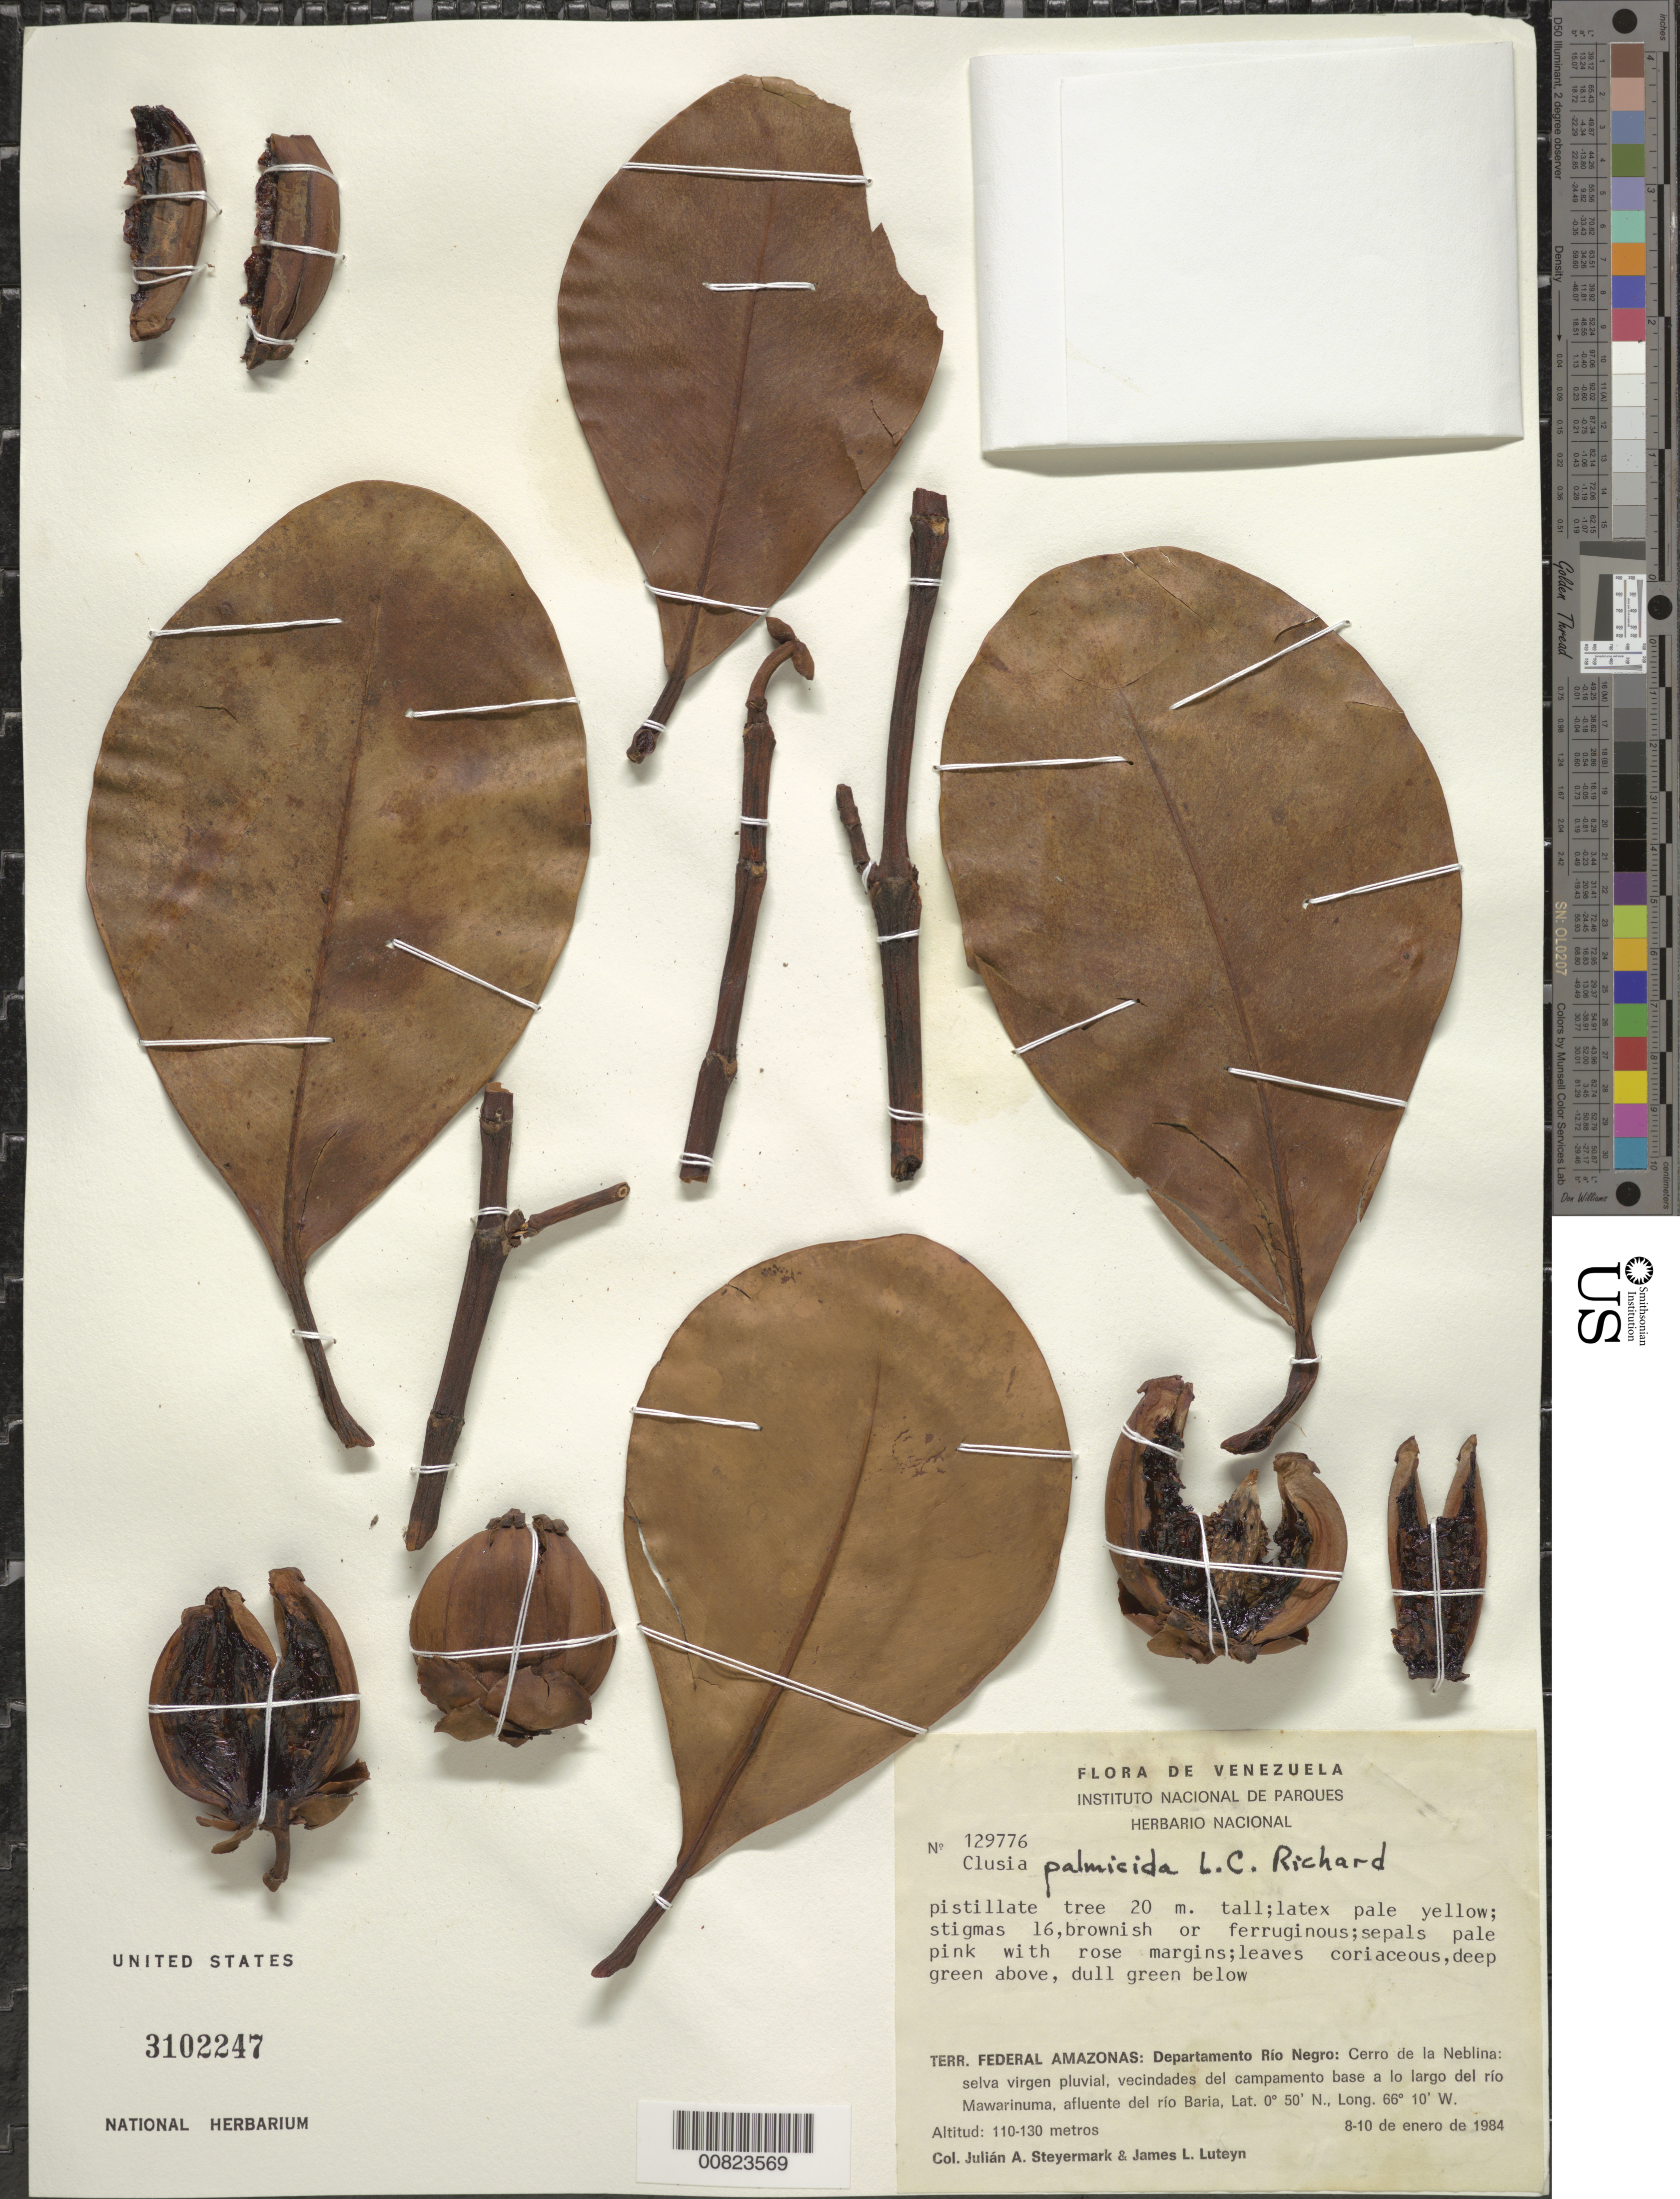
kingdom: Plantae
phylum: Tracheophyta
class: Magnoliopsida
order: Malpighiales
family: Clusiaceae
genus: Clusia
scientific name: Clusia palmicida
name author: Rich.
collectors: J. Steyermark & J. L. Luteyn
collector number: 129776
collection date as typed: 8-Jan-84 to 10-Jan-84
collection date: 1984-01-08/1984-01-10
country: Venezuela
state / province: Amazonas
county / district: Río Negro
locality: Cerro de la Neblina, vecindads del campamento base a lo largo del Río Mawarinuma, afluente del río Barío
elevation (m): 110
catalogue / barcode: US 3102247